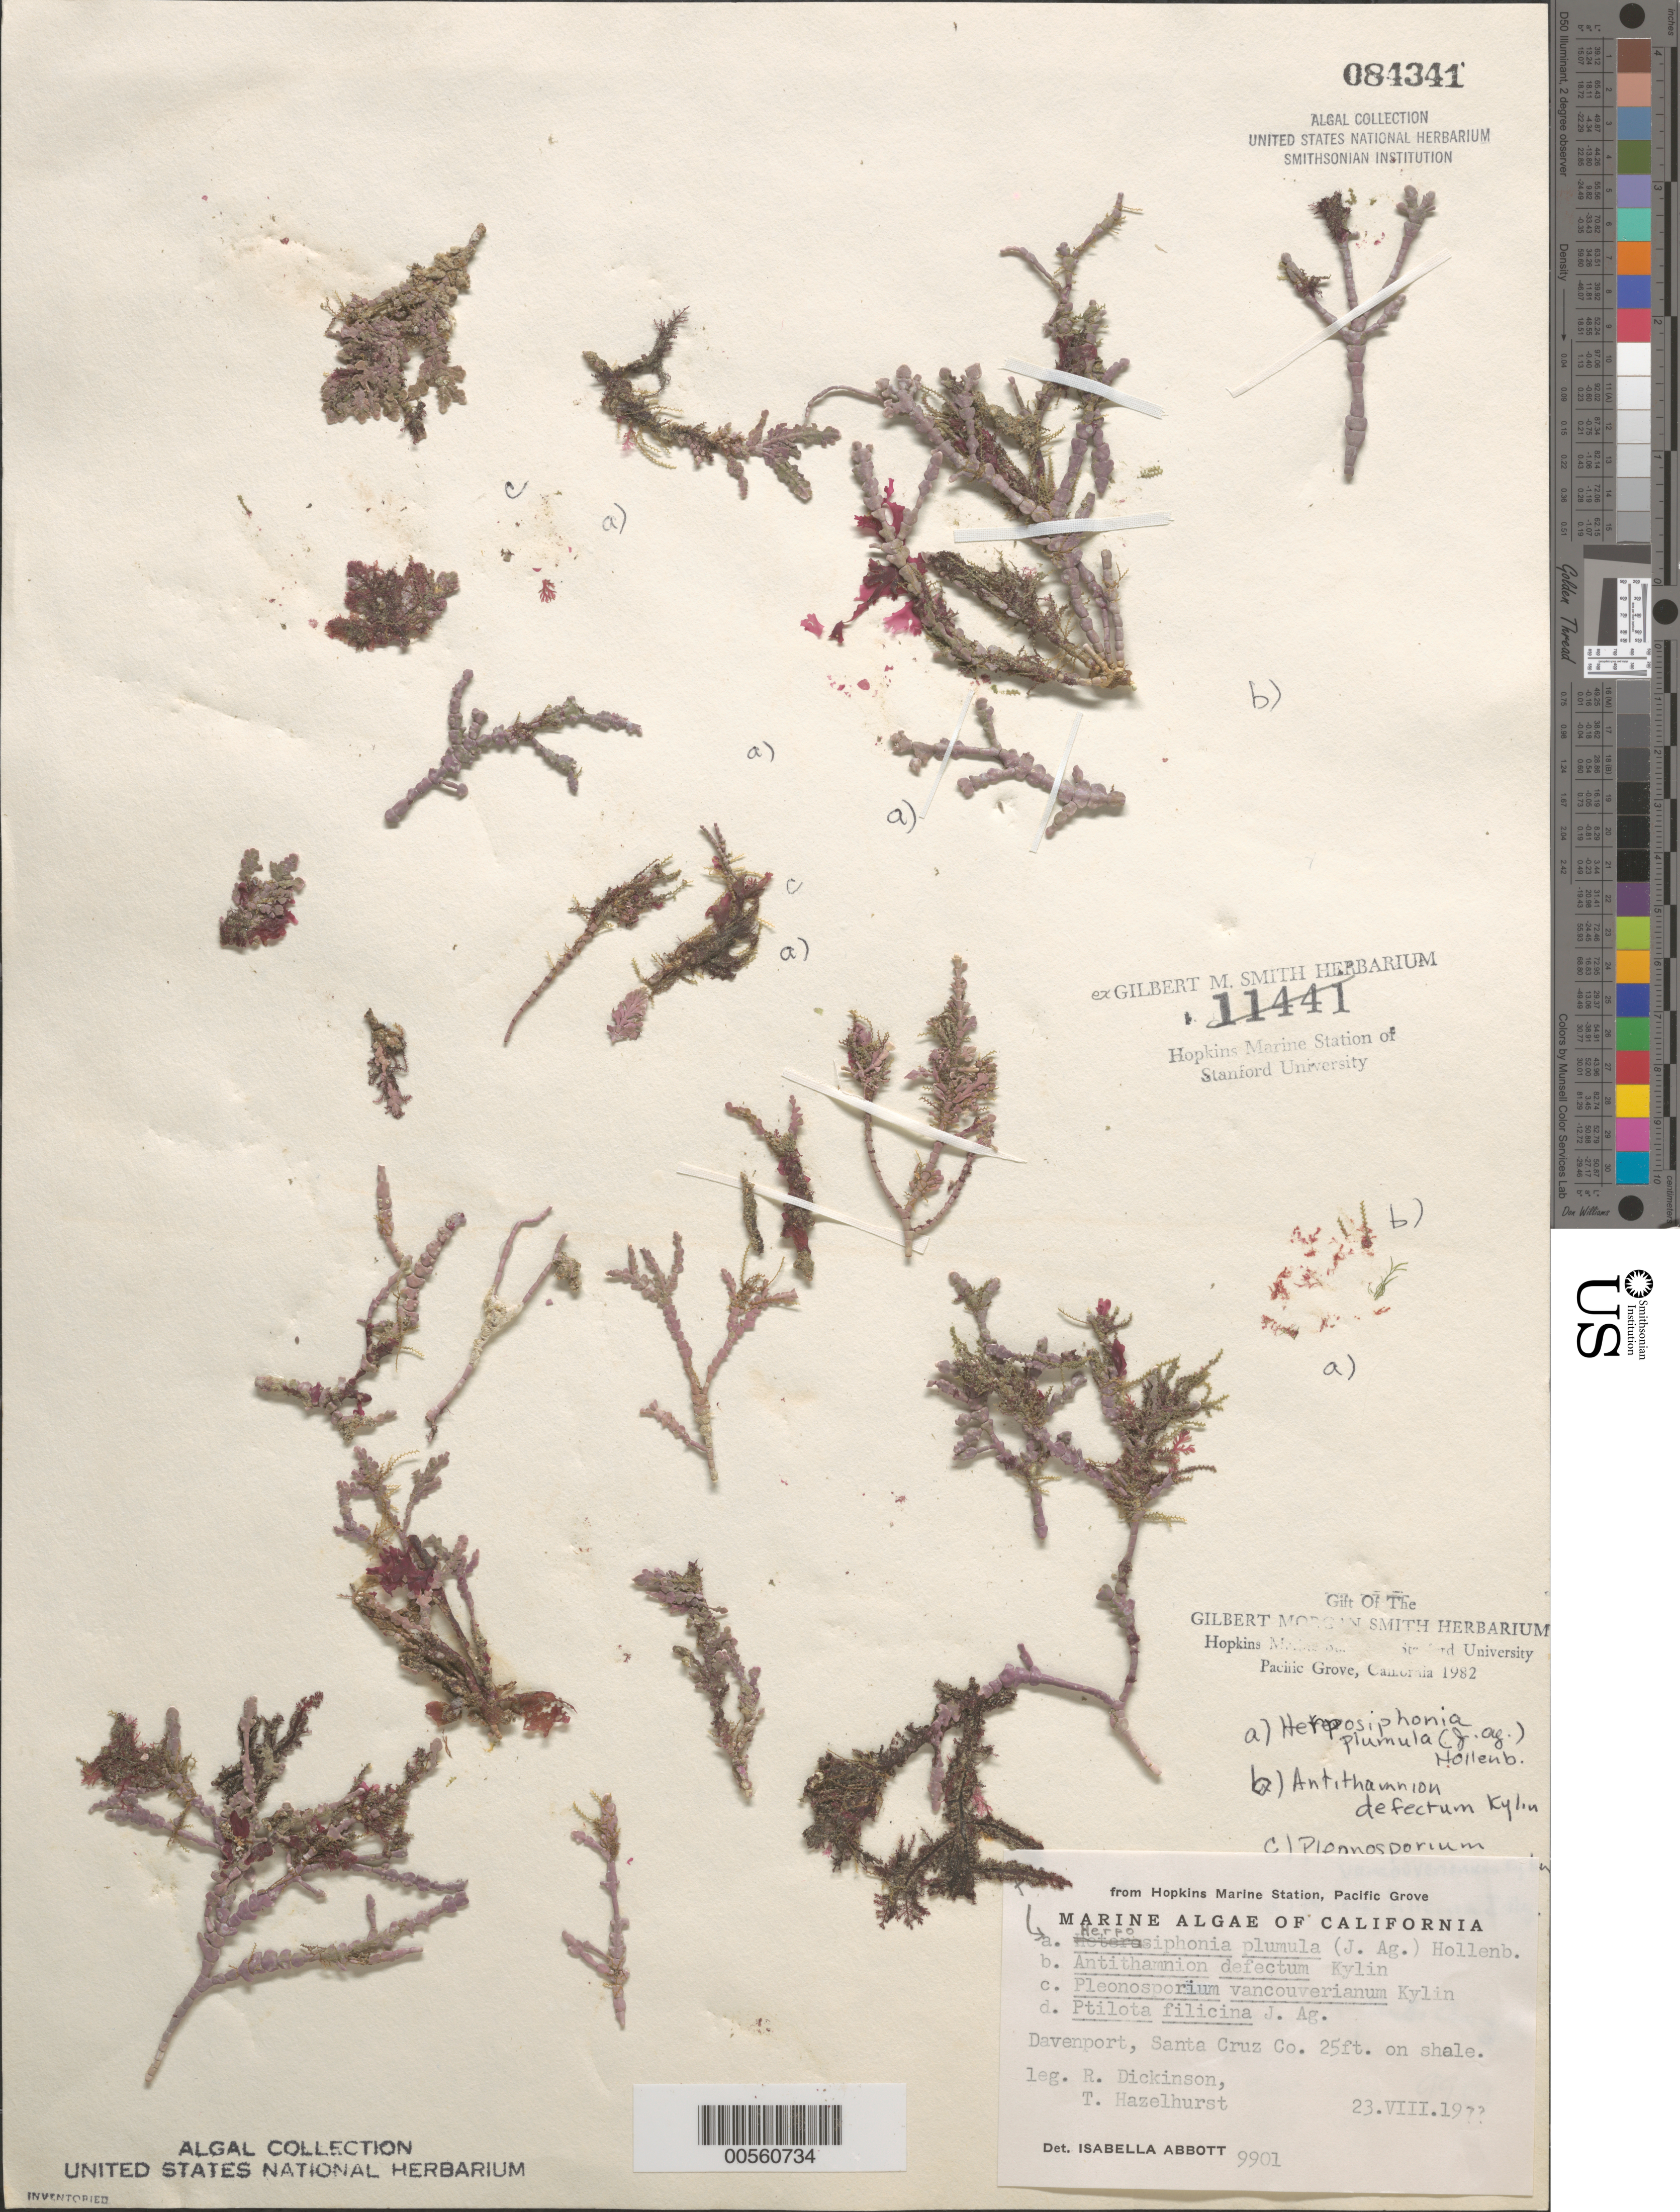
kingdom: Plantae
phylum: Rhodophyta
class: Florideophyceae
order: Ceramiales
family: Rhodomelaceae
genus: Herposiphonia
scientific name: Herposiphonia plumula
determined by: Abbott, Isabella A.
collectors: R. Dickinson & T. Hazelhurst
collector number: IAA 9901a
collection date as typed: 23 Aug 19--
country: United States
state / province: California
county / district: Santa Cruz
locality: Davenport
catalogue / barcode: US 84341